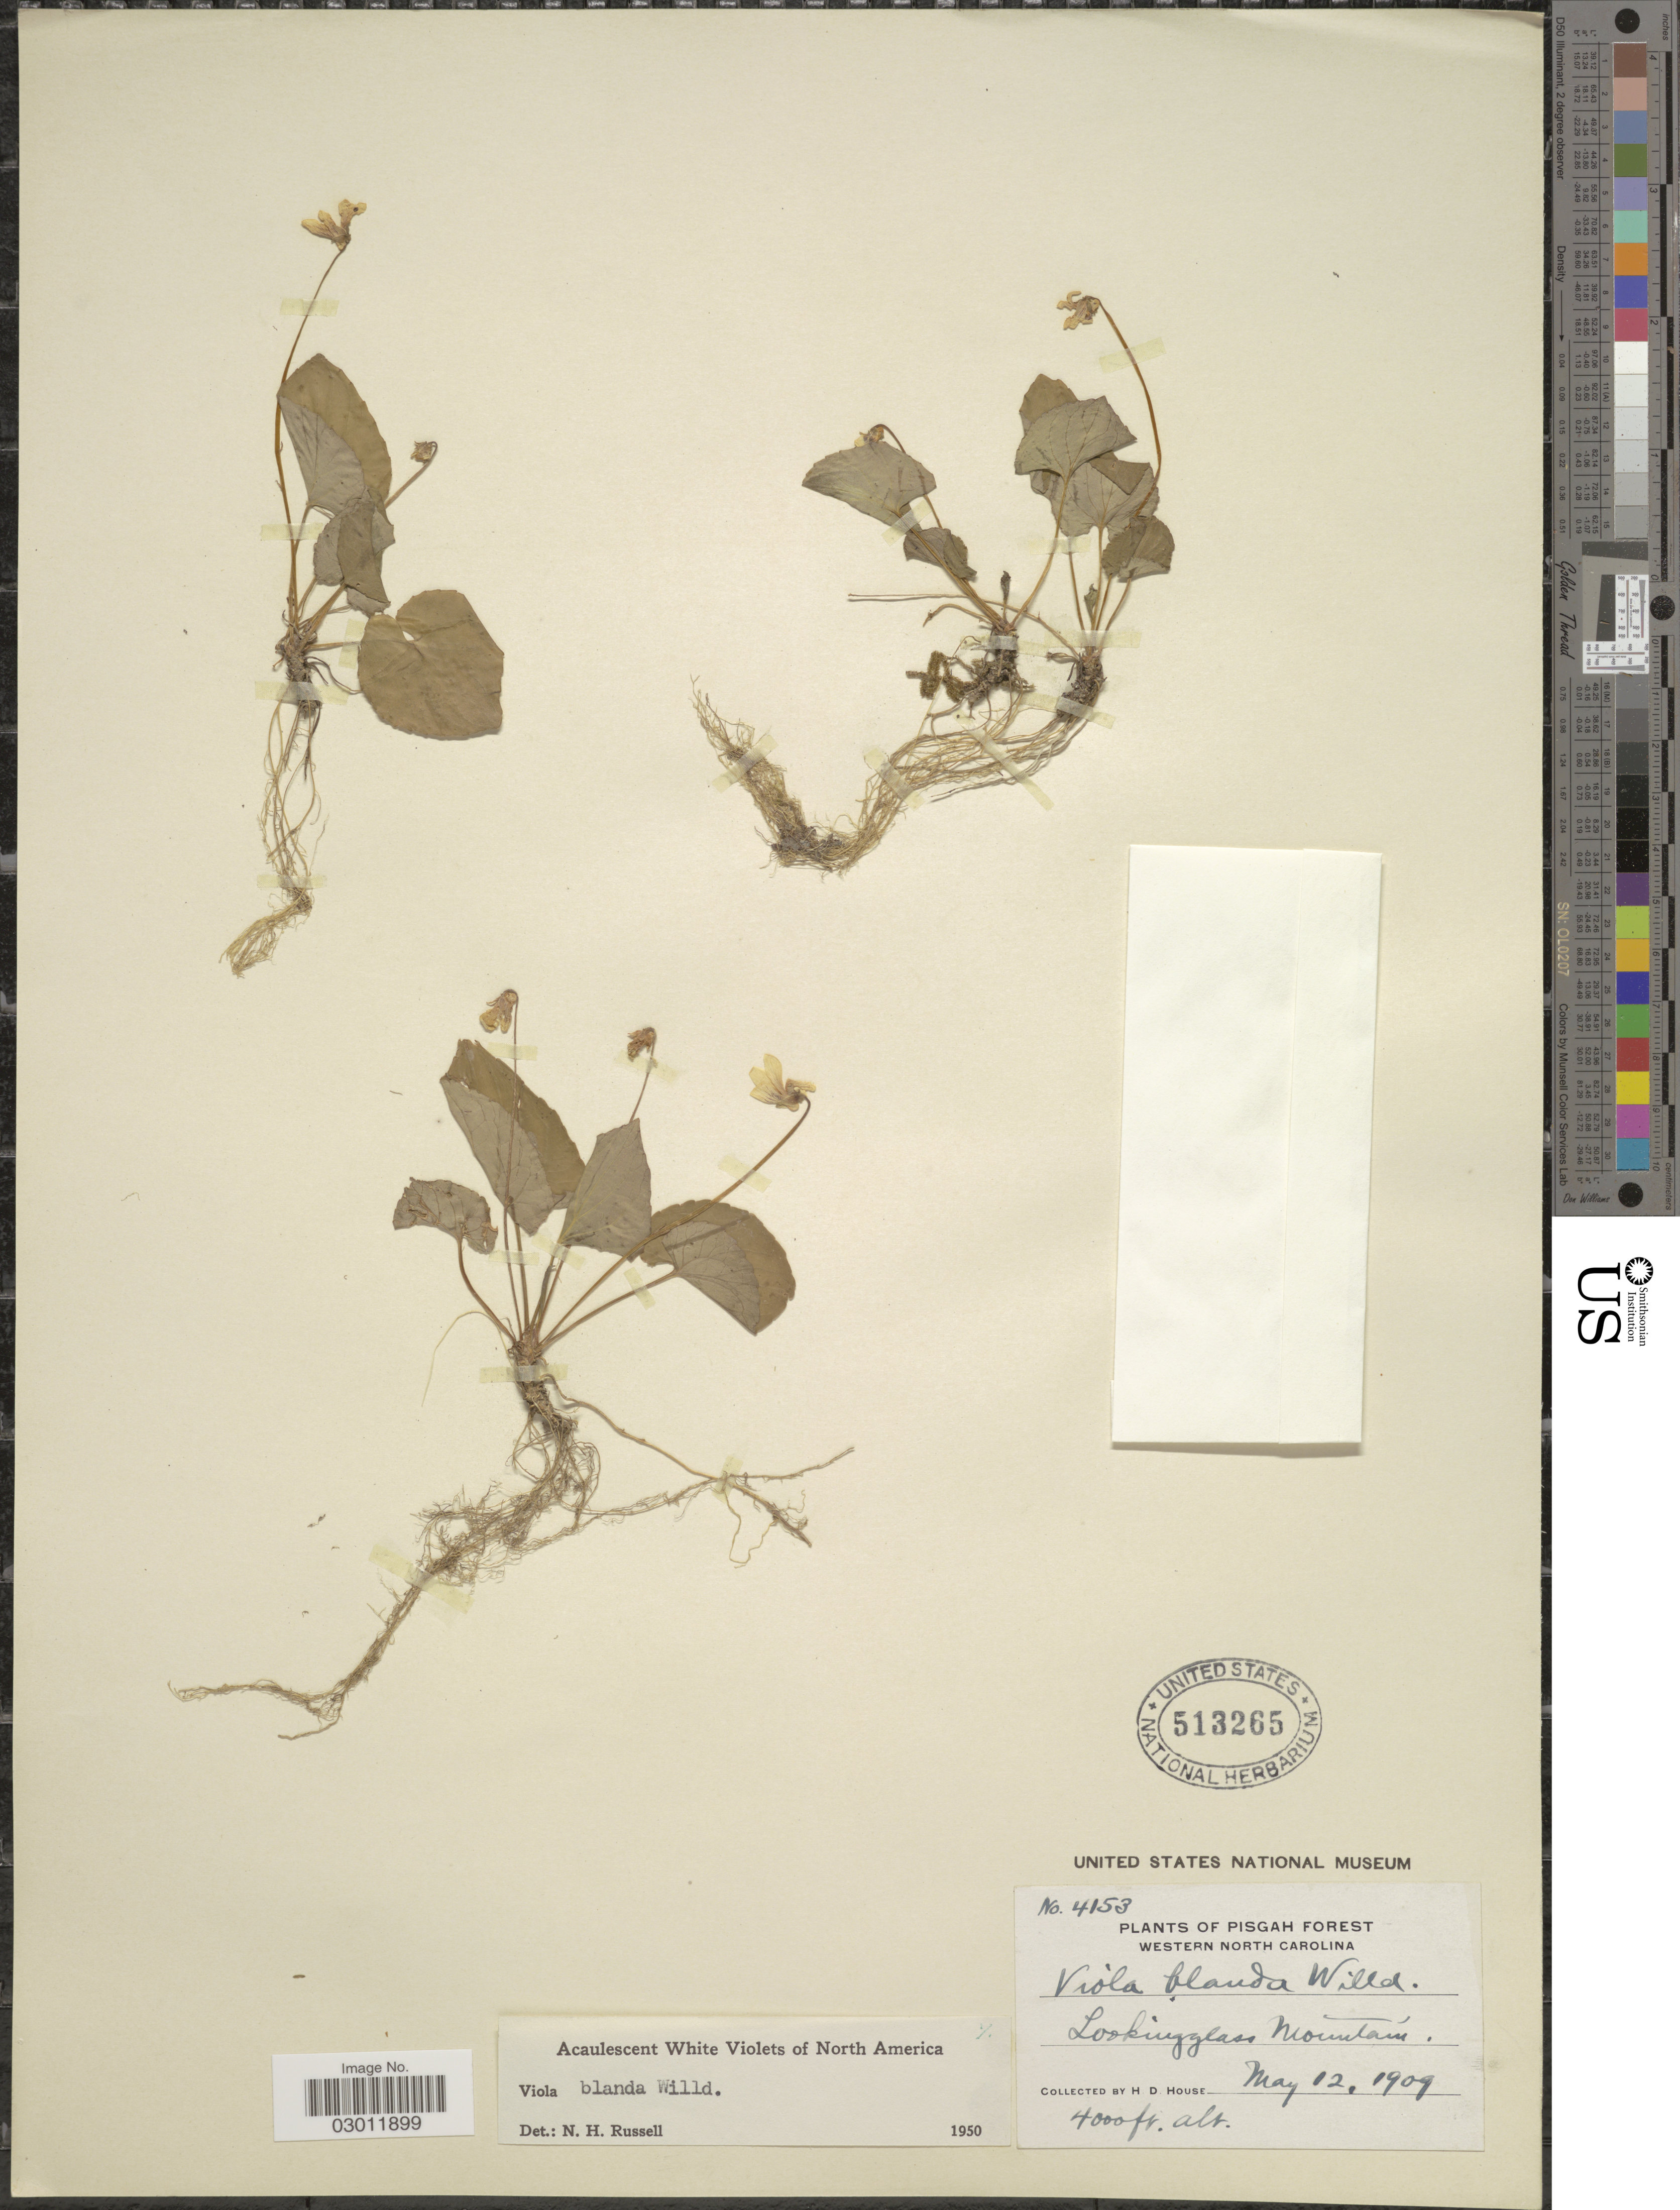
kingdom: Plantae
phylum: Tracheophyta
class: Magnoliopsida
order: Malpighiales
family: Violaceae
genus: Viola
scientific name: Viola blanda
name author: Willd.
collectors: H. D. House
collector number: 4153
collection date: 1909-05-12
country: United States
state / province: North Carolina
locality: Pisgah Forest. Western North Carolina. Lookingglass Mountains.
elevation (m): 1219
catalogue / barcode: US 513265